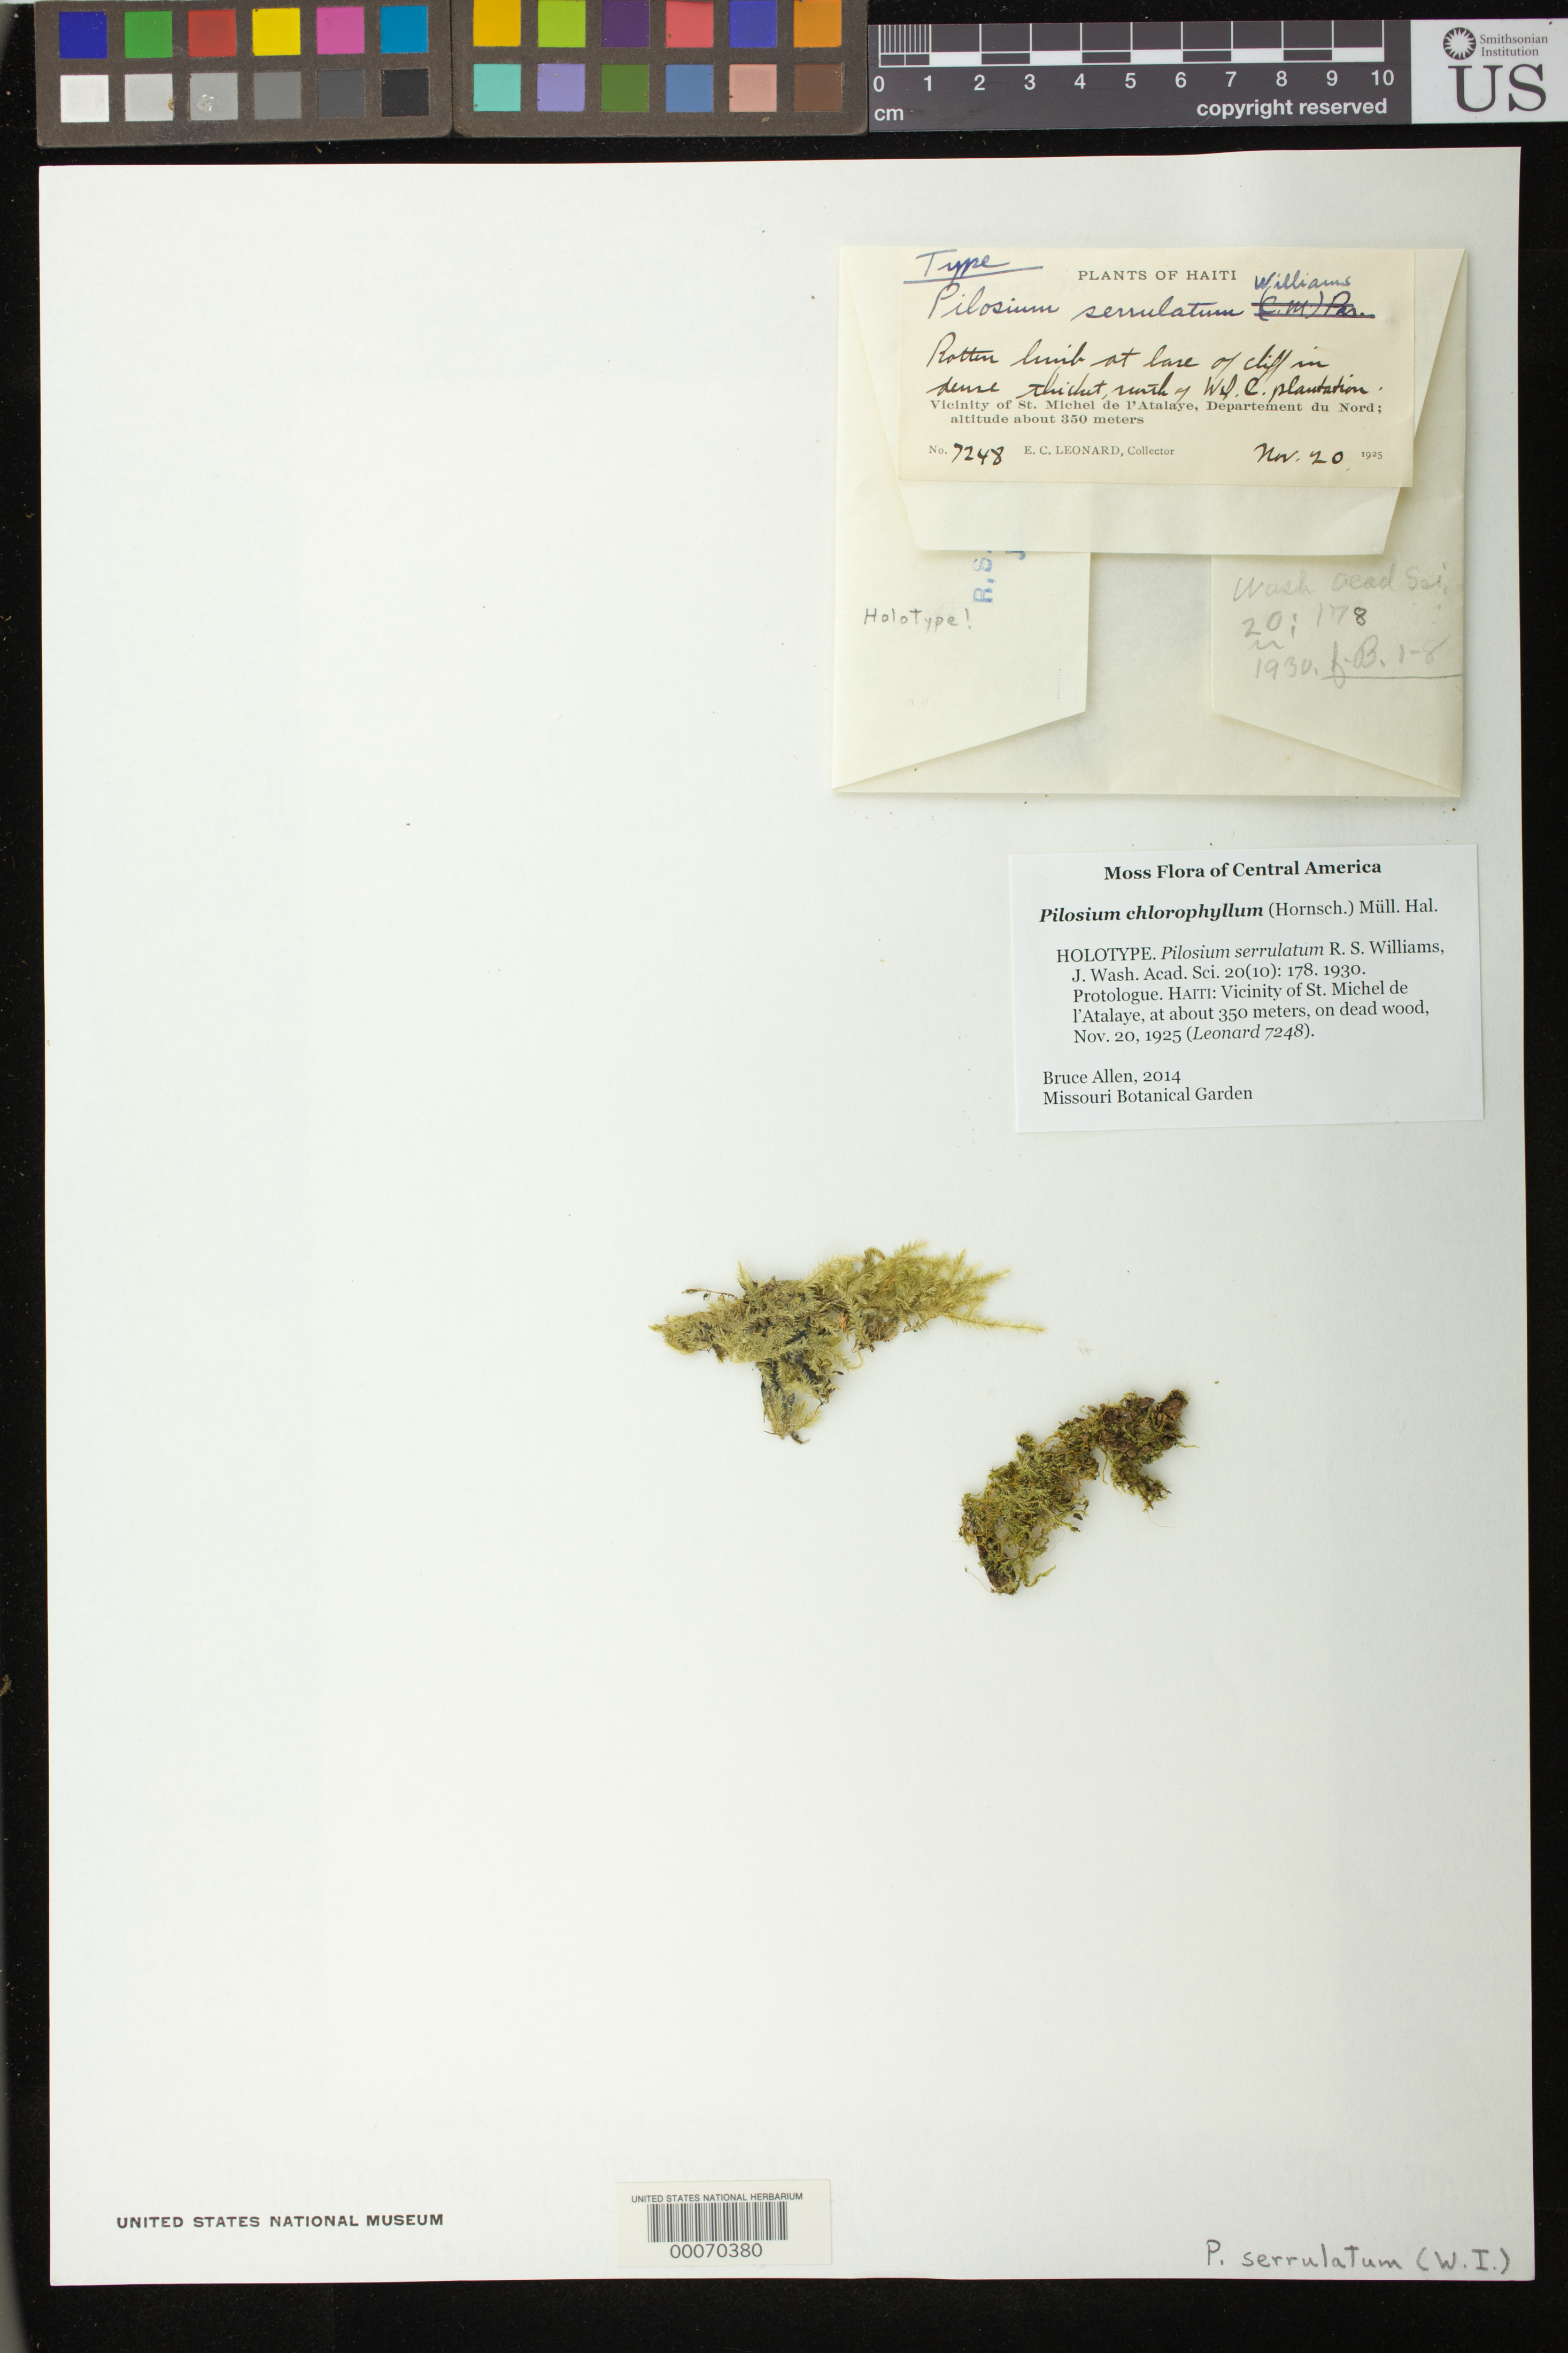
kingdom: Plantae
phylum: Bryophyta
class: Bryopsida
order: Hypnales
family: Stereophyllaceae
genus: Pilosium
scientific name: Pilosium serrulatum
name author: R.S. Williams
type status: Holotype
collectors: E. C. Leonard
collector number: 7248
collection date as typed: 20 Nov 1925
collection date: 1925-11-20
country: Haiti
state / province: Nord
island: Hispaniola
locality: Vicinity of St. Michel de L'Atalaye.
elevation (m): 350